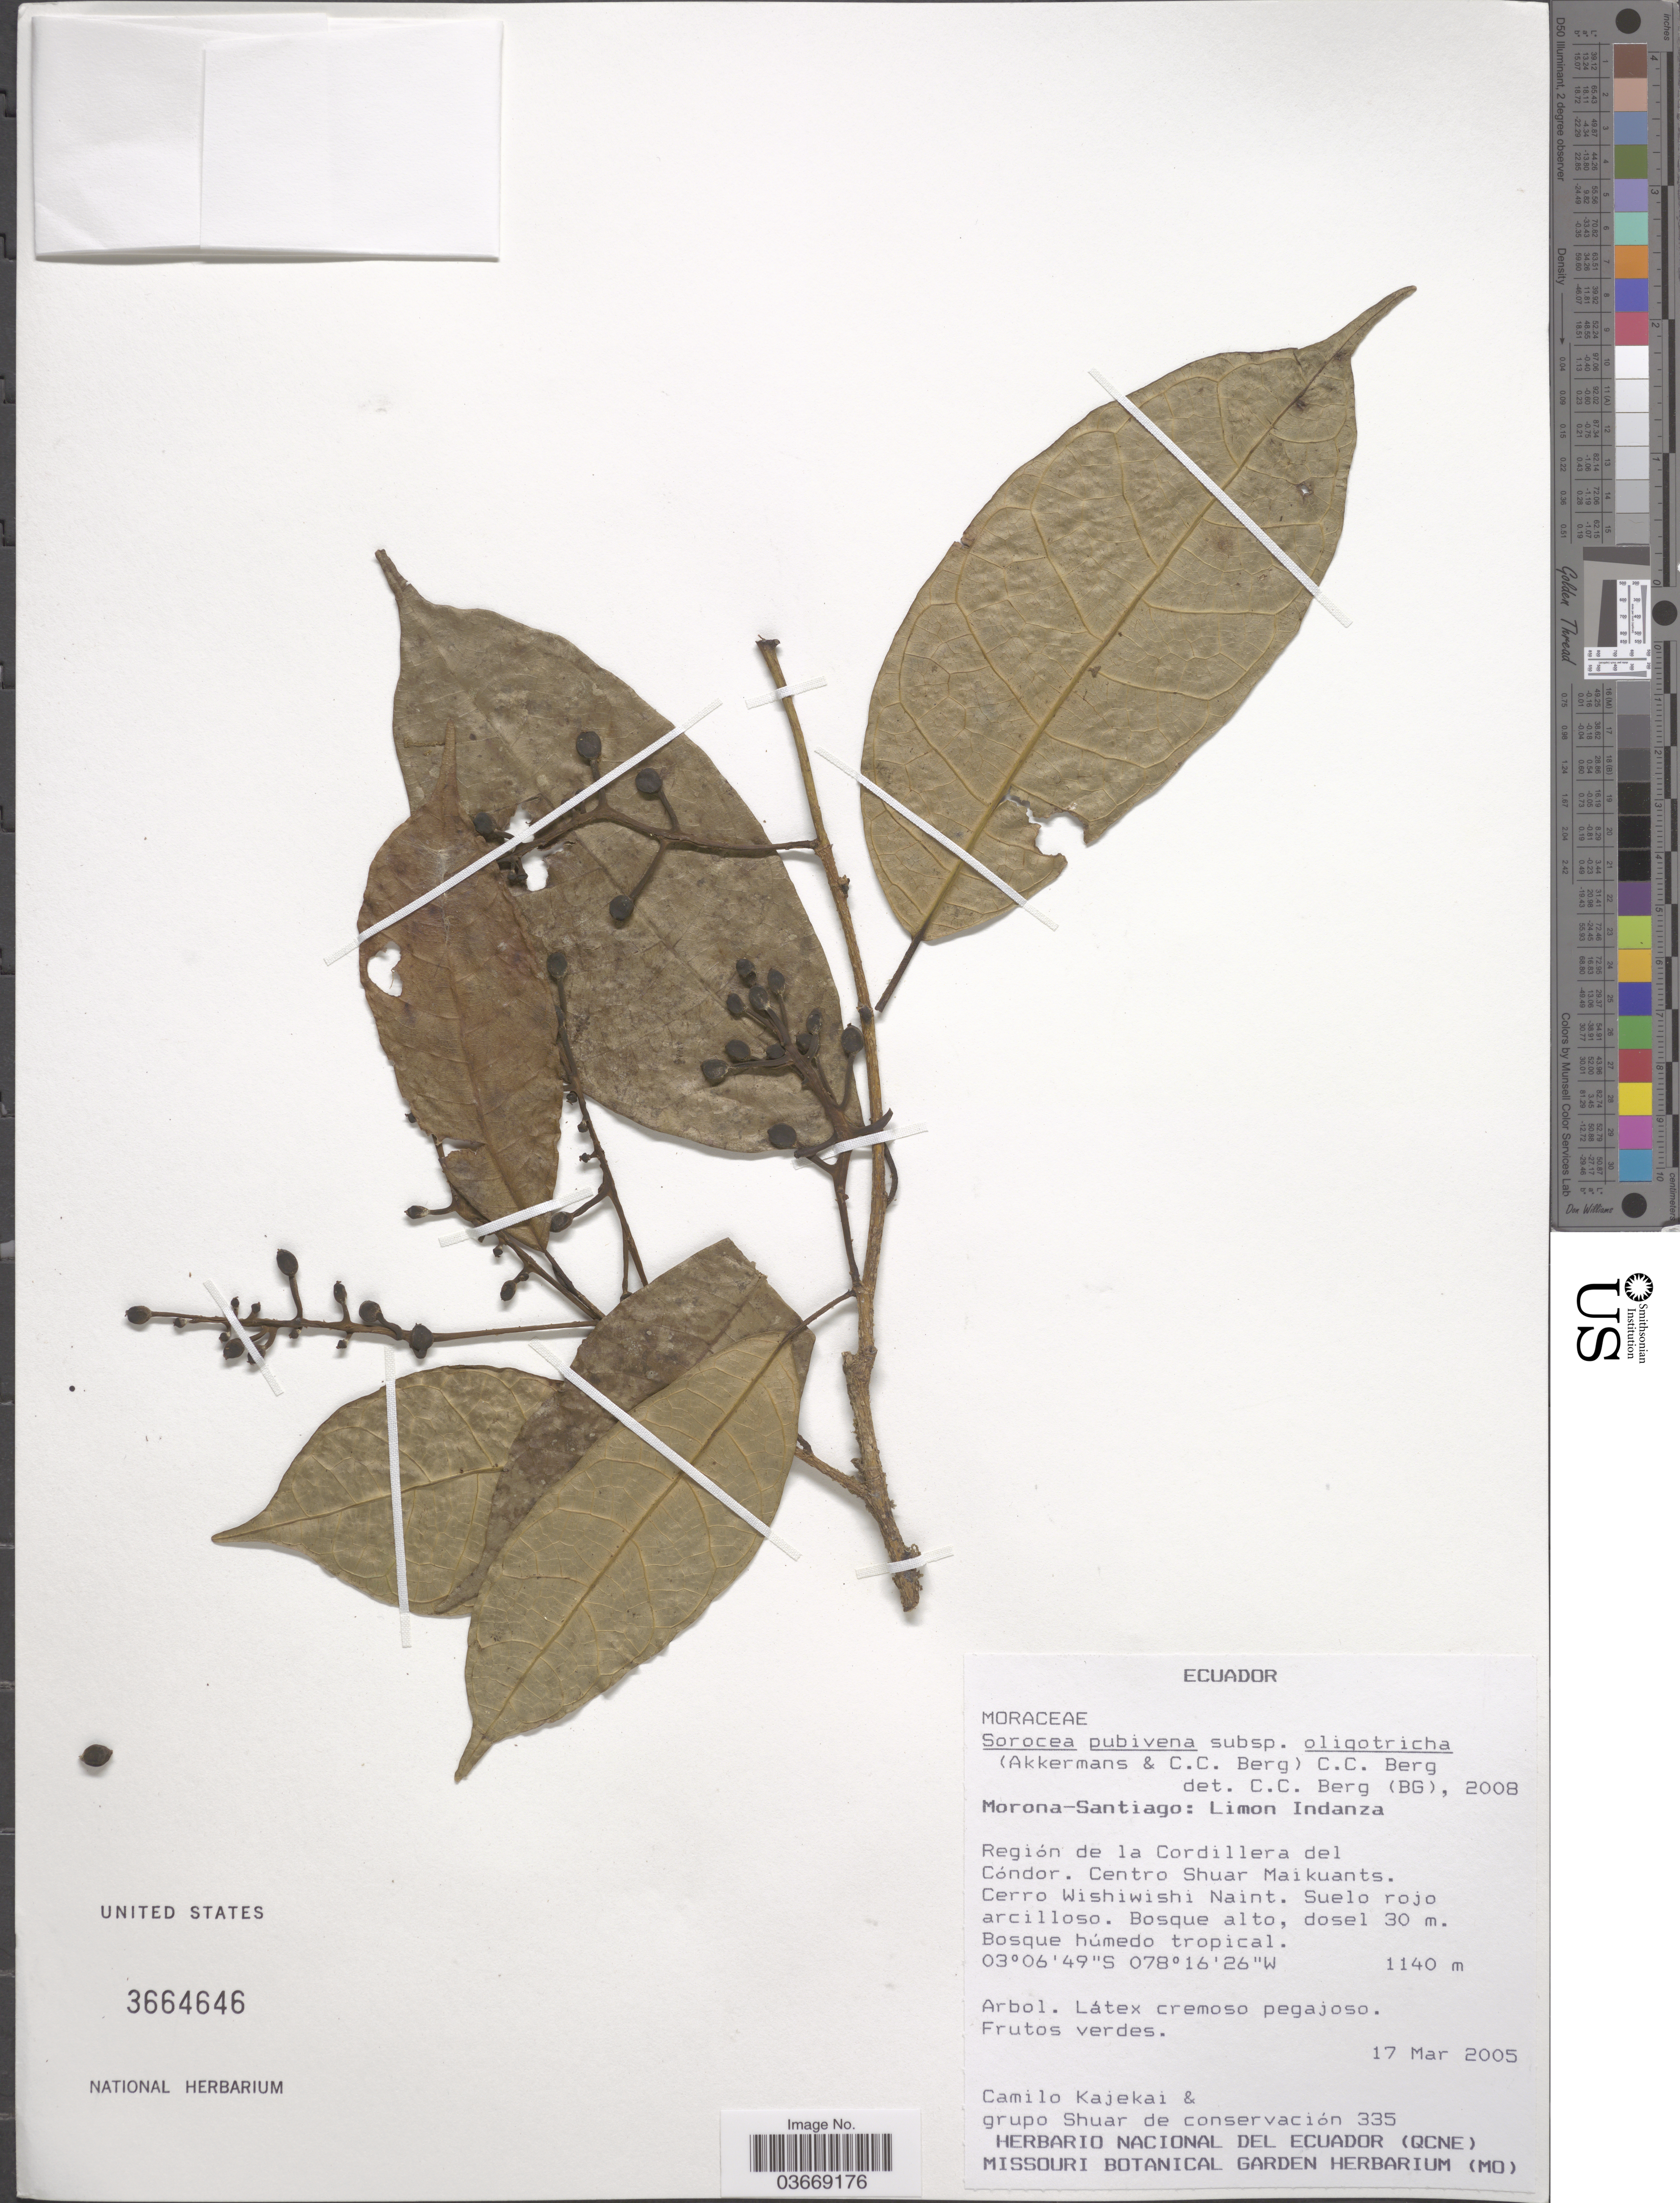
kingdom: Plantae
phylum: Tracheophyta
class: Magnoliopsida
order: Rosales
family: Moraceae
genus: Sorocea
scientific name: Sorocea pubivena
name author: Hemsl.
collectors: C. Kajekai & Grupo Shuar de conservación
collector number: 335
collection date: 2005-03-17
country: Ecuador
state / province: Morona-Santiago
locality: Limon Indanza. Región de la Cordillera del Cóndor. Centro Shuar Maikuants. Cerro Wishiwishi Naint. Bosque húmedo tropical.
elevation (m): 1140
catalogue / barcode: US 3664646